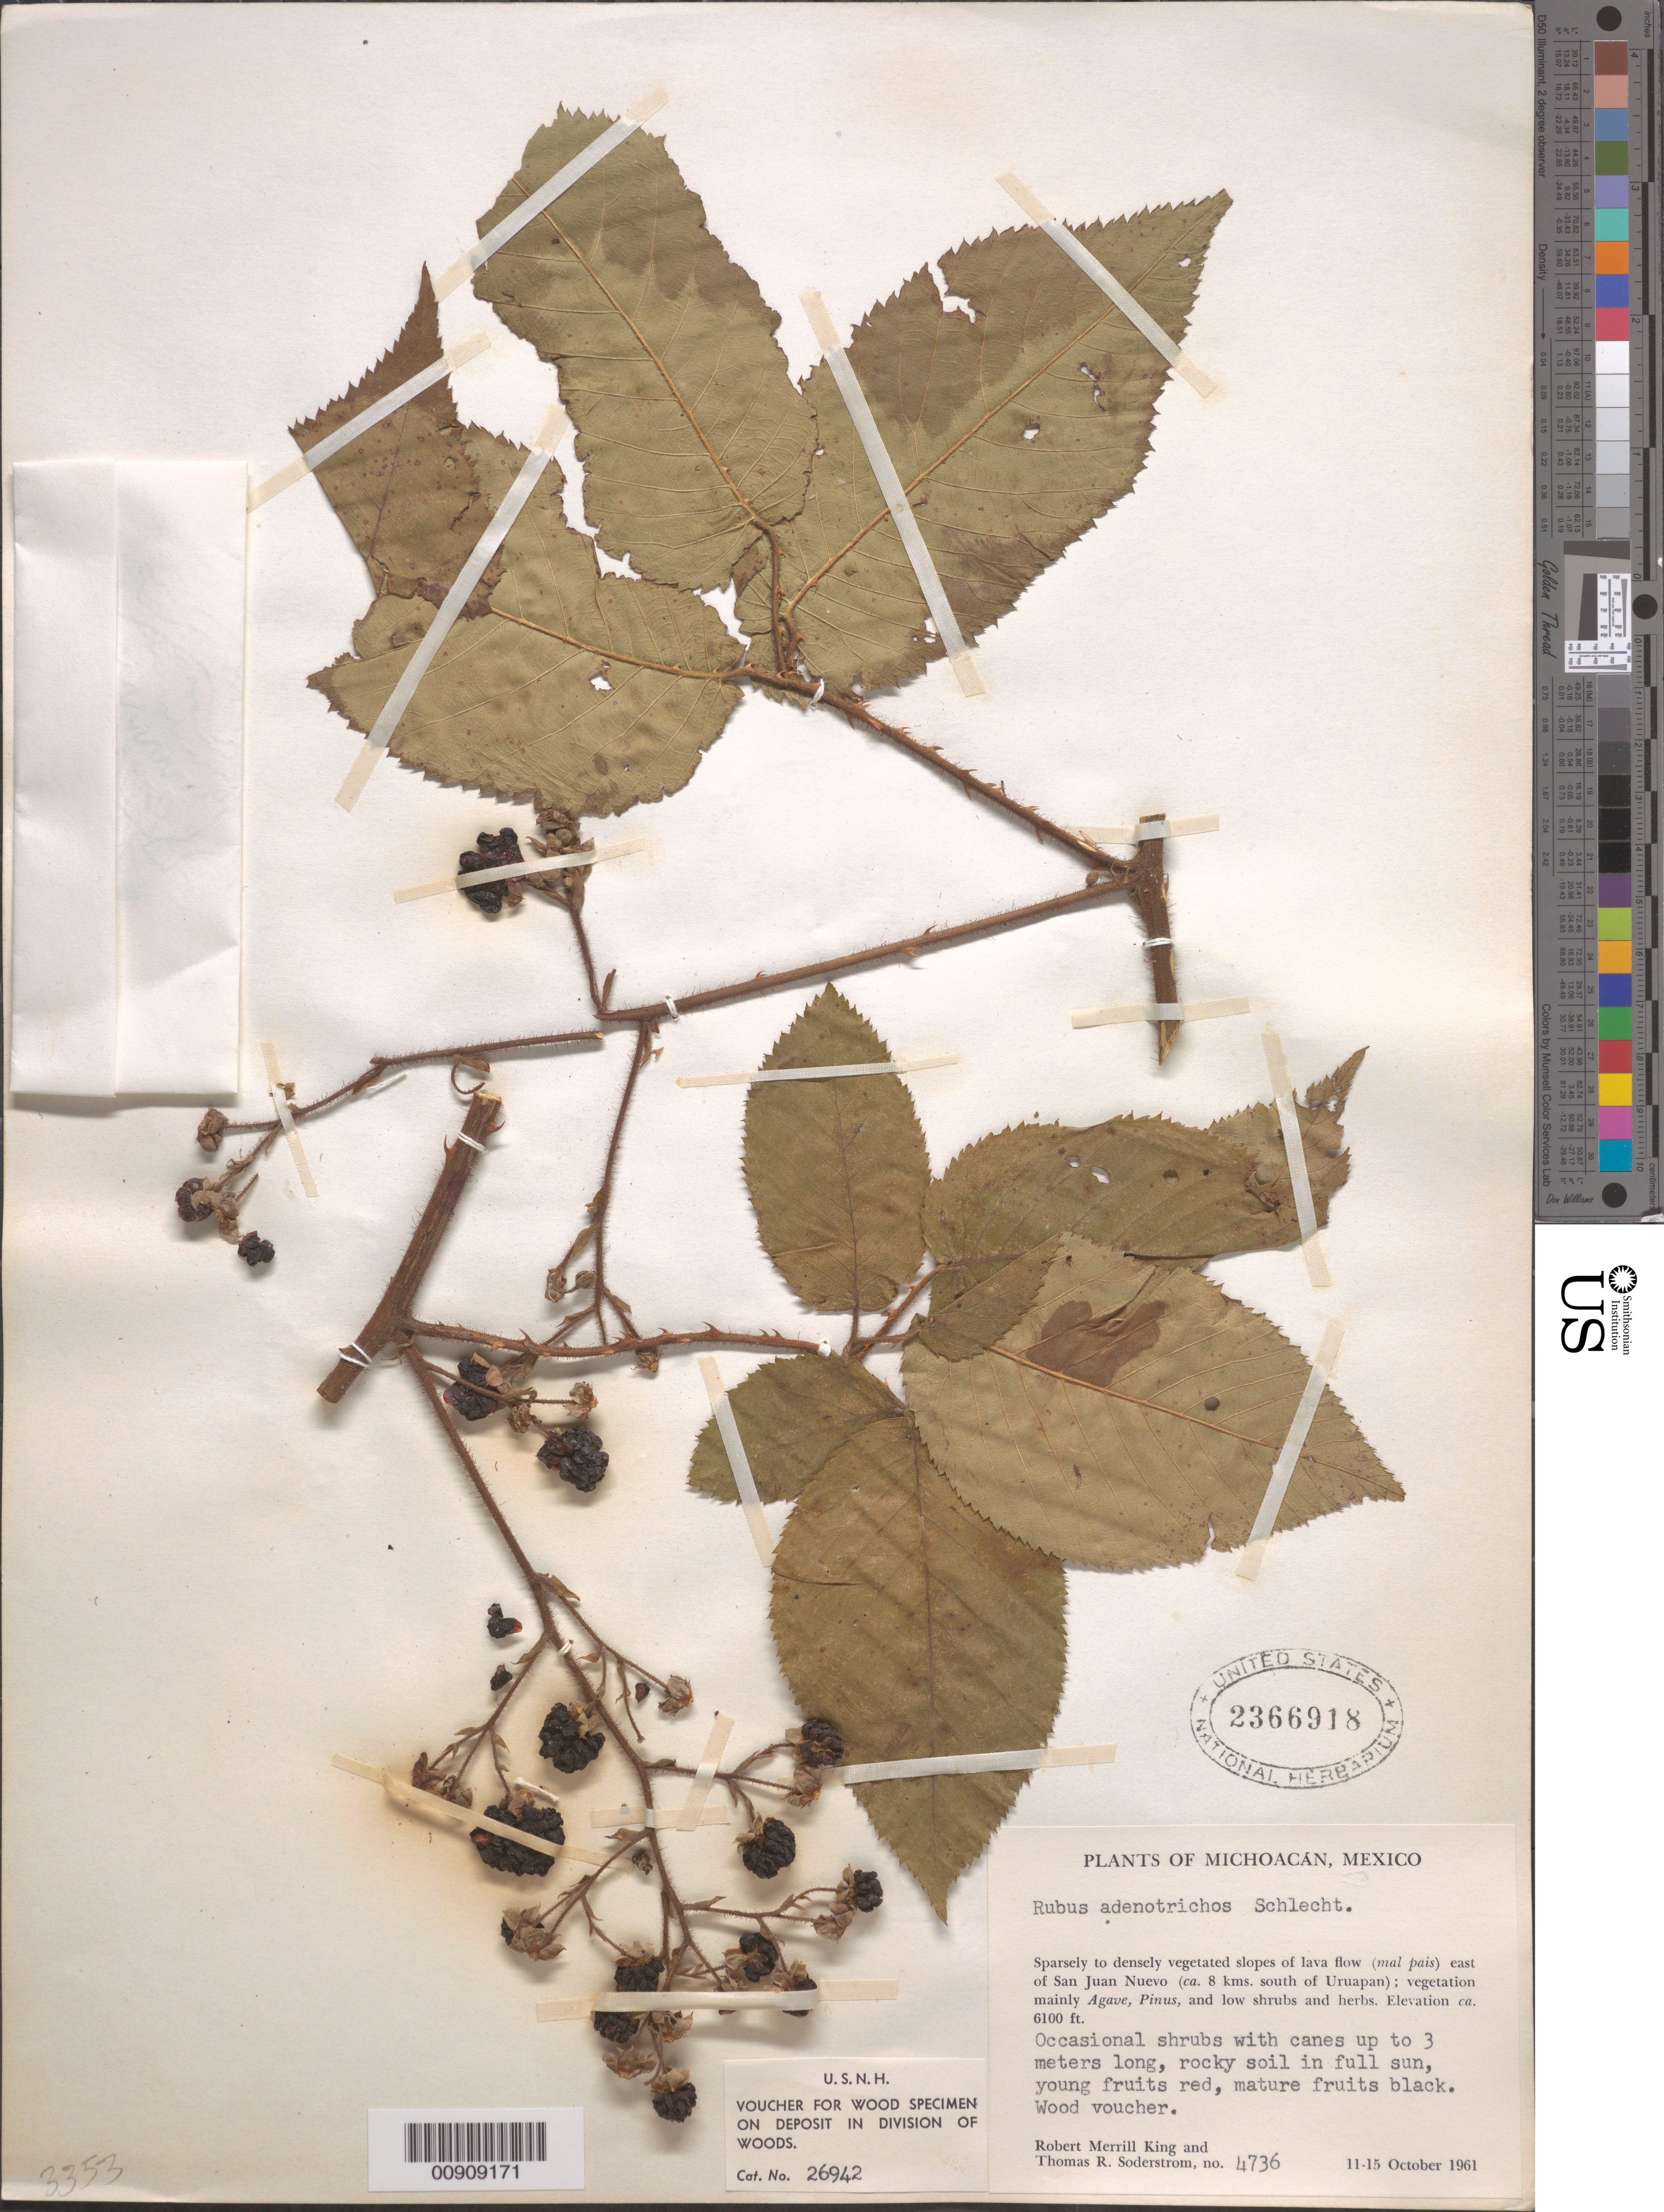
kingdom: Plantae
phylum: Tracheophyta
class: Magnoliopsida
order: Rosales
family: Rosaceae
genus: Rubus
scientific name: Rubus adenotrichos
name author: Schltdl.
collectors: R. M. King & T. R. Soderstrom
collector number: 4736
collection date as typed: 11 Oct 1961 to 15 Oct 1961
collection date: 1961-10-11/1961-10-15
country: Mexico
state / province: Michoacán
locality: Sparsely to densely vegetated slopes of lava flow (mal pais) east of San Juan Nuevo (ca. 8 kms. South of Uruapan).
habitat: Rocky soil in full sun. Vegetation mainly Agave, Pinus, and low shrubs and herbs.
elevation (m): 1859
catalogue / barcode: US 2366918